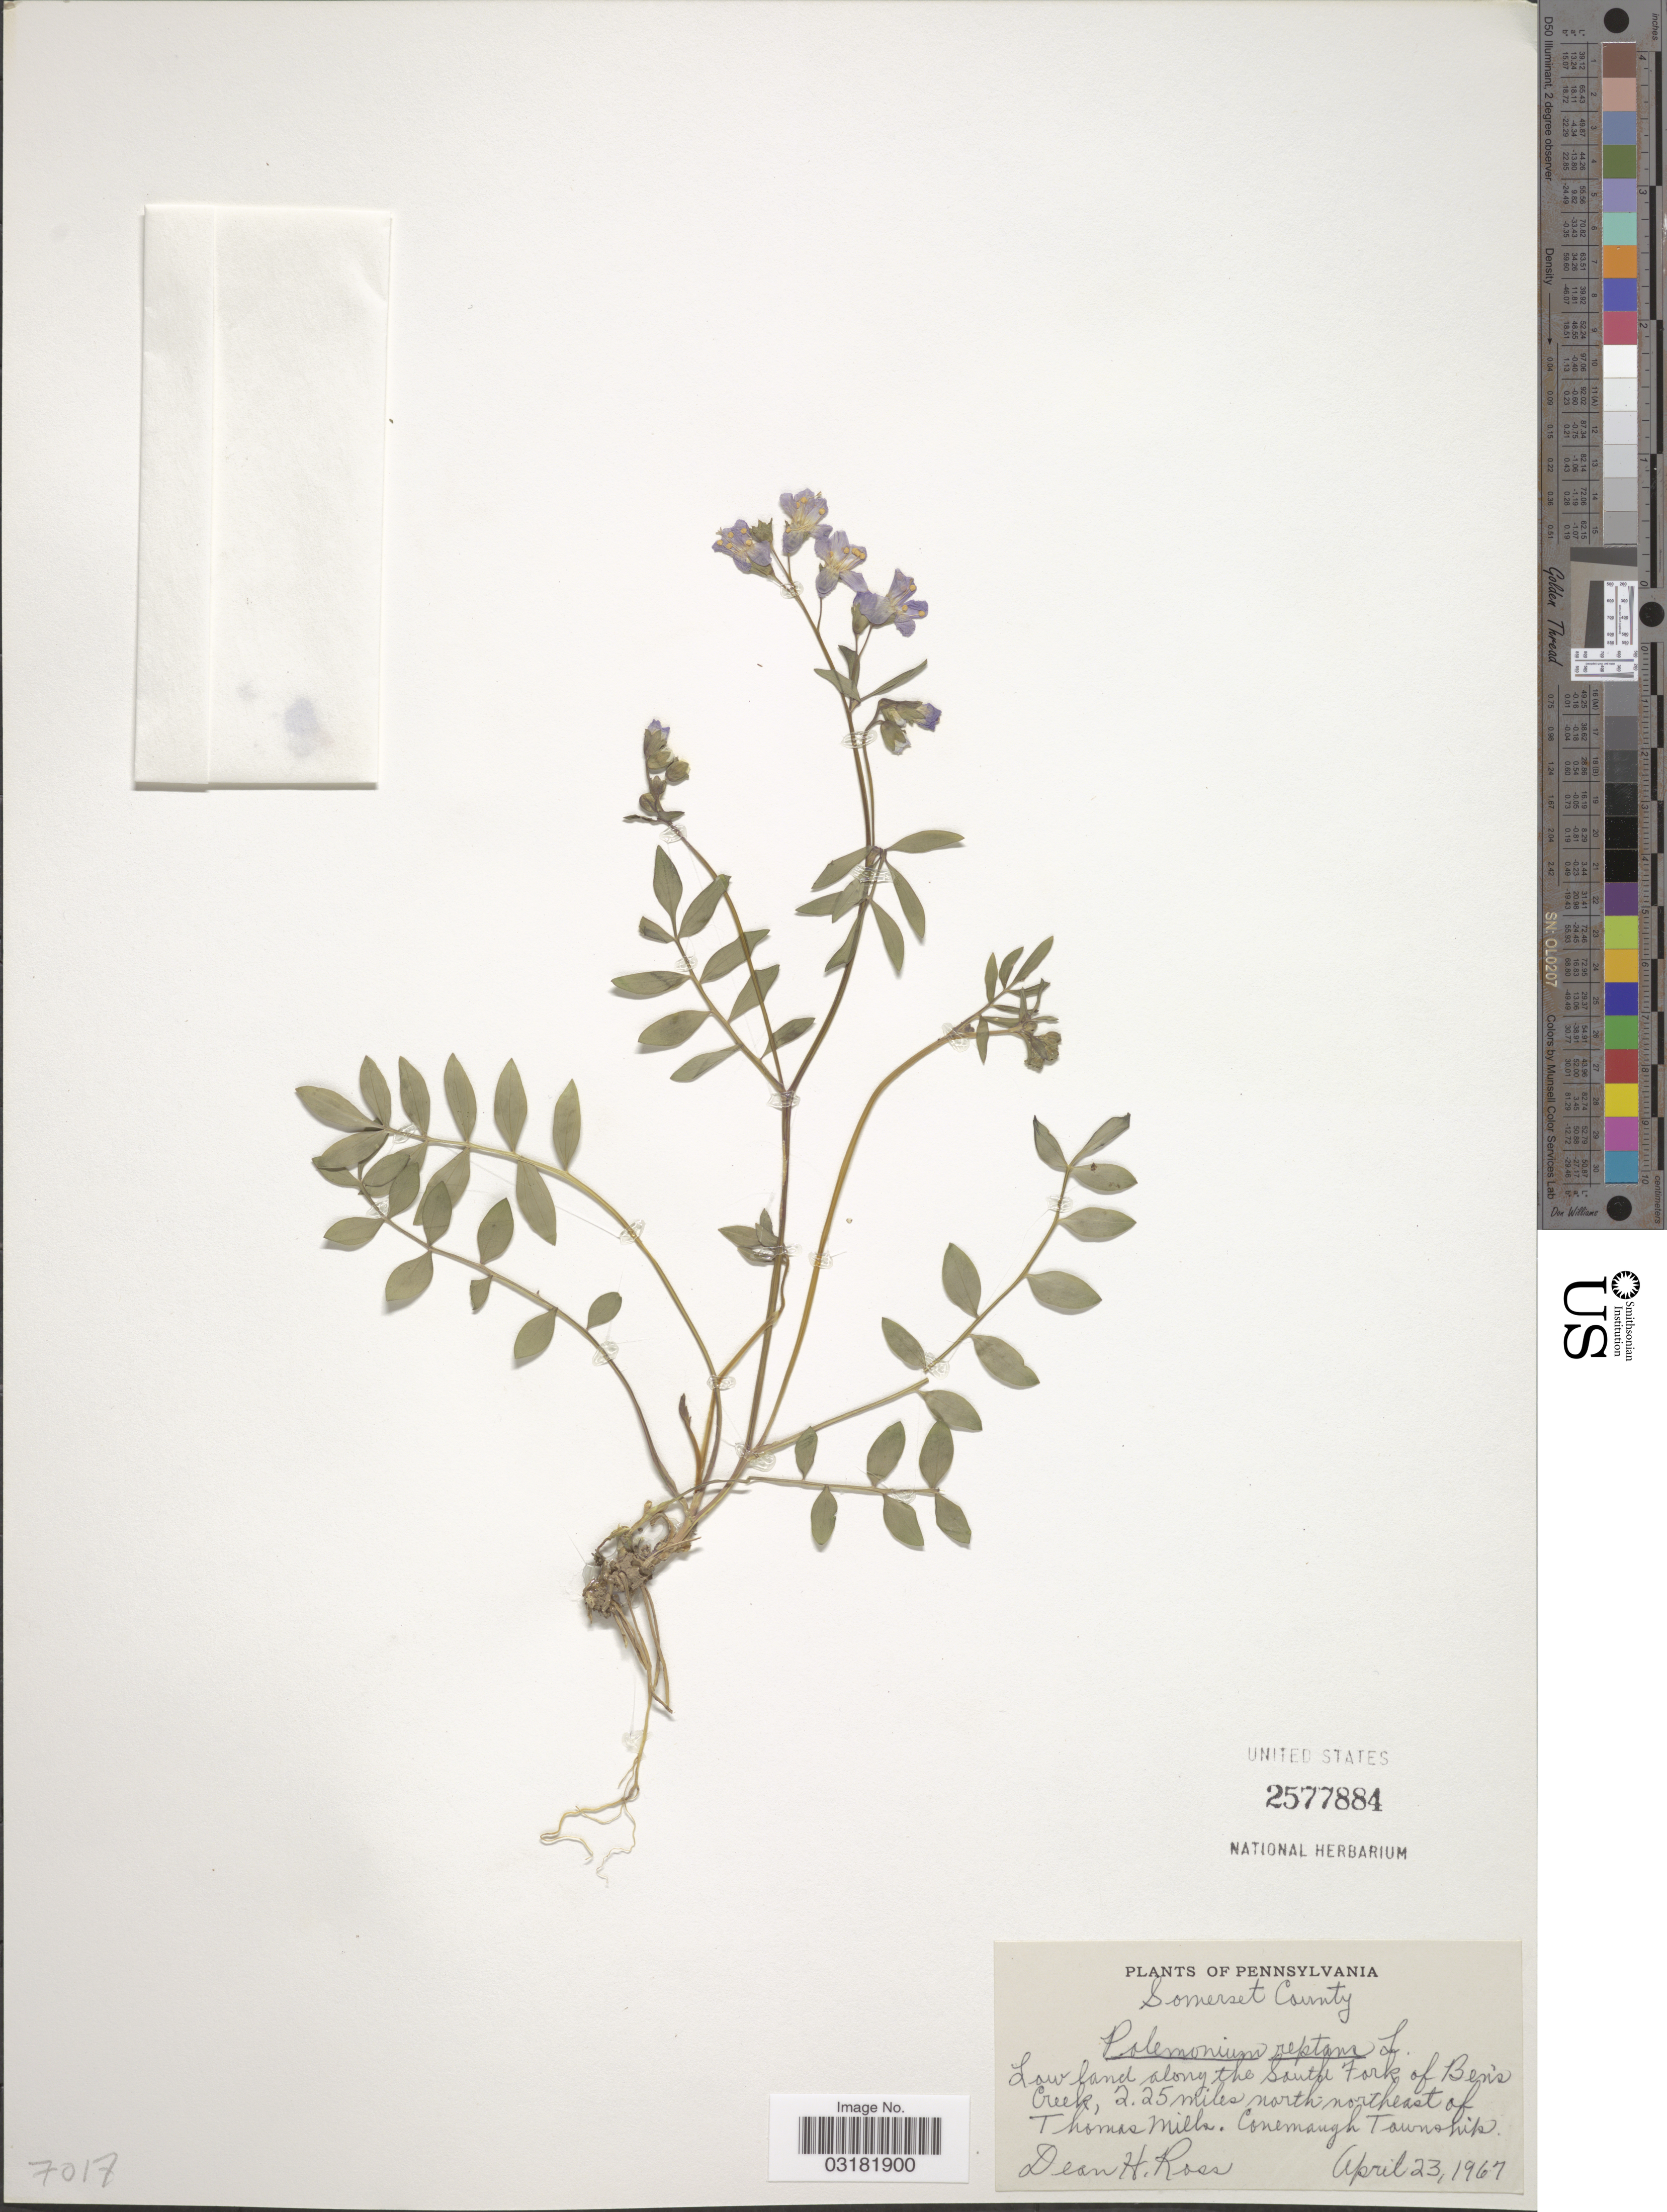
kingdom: Plantae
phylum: Tracheophyta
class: Magnoliopsida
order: Ericales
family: Polemoniaceae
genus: Polemonium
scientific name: Polemonium reptans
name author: L.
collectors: D. Ross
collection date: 1967-04-23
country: United States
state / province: Pennsylvania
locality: Somerset County, Low land along the South Fork of Ben's Creek, 2.25 miles north northeast of Thomas Mills, Conemaugh Township.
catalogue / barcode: US 2577884